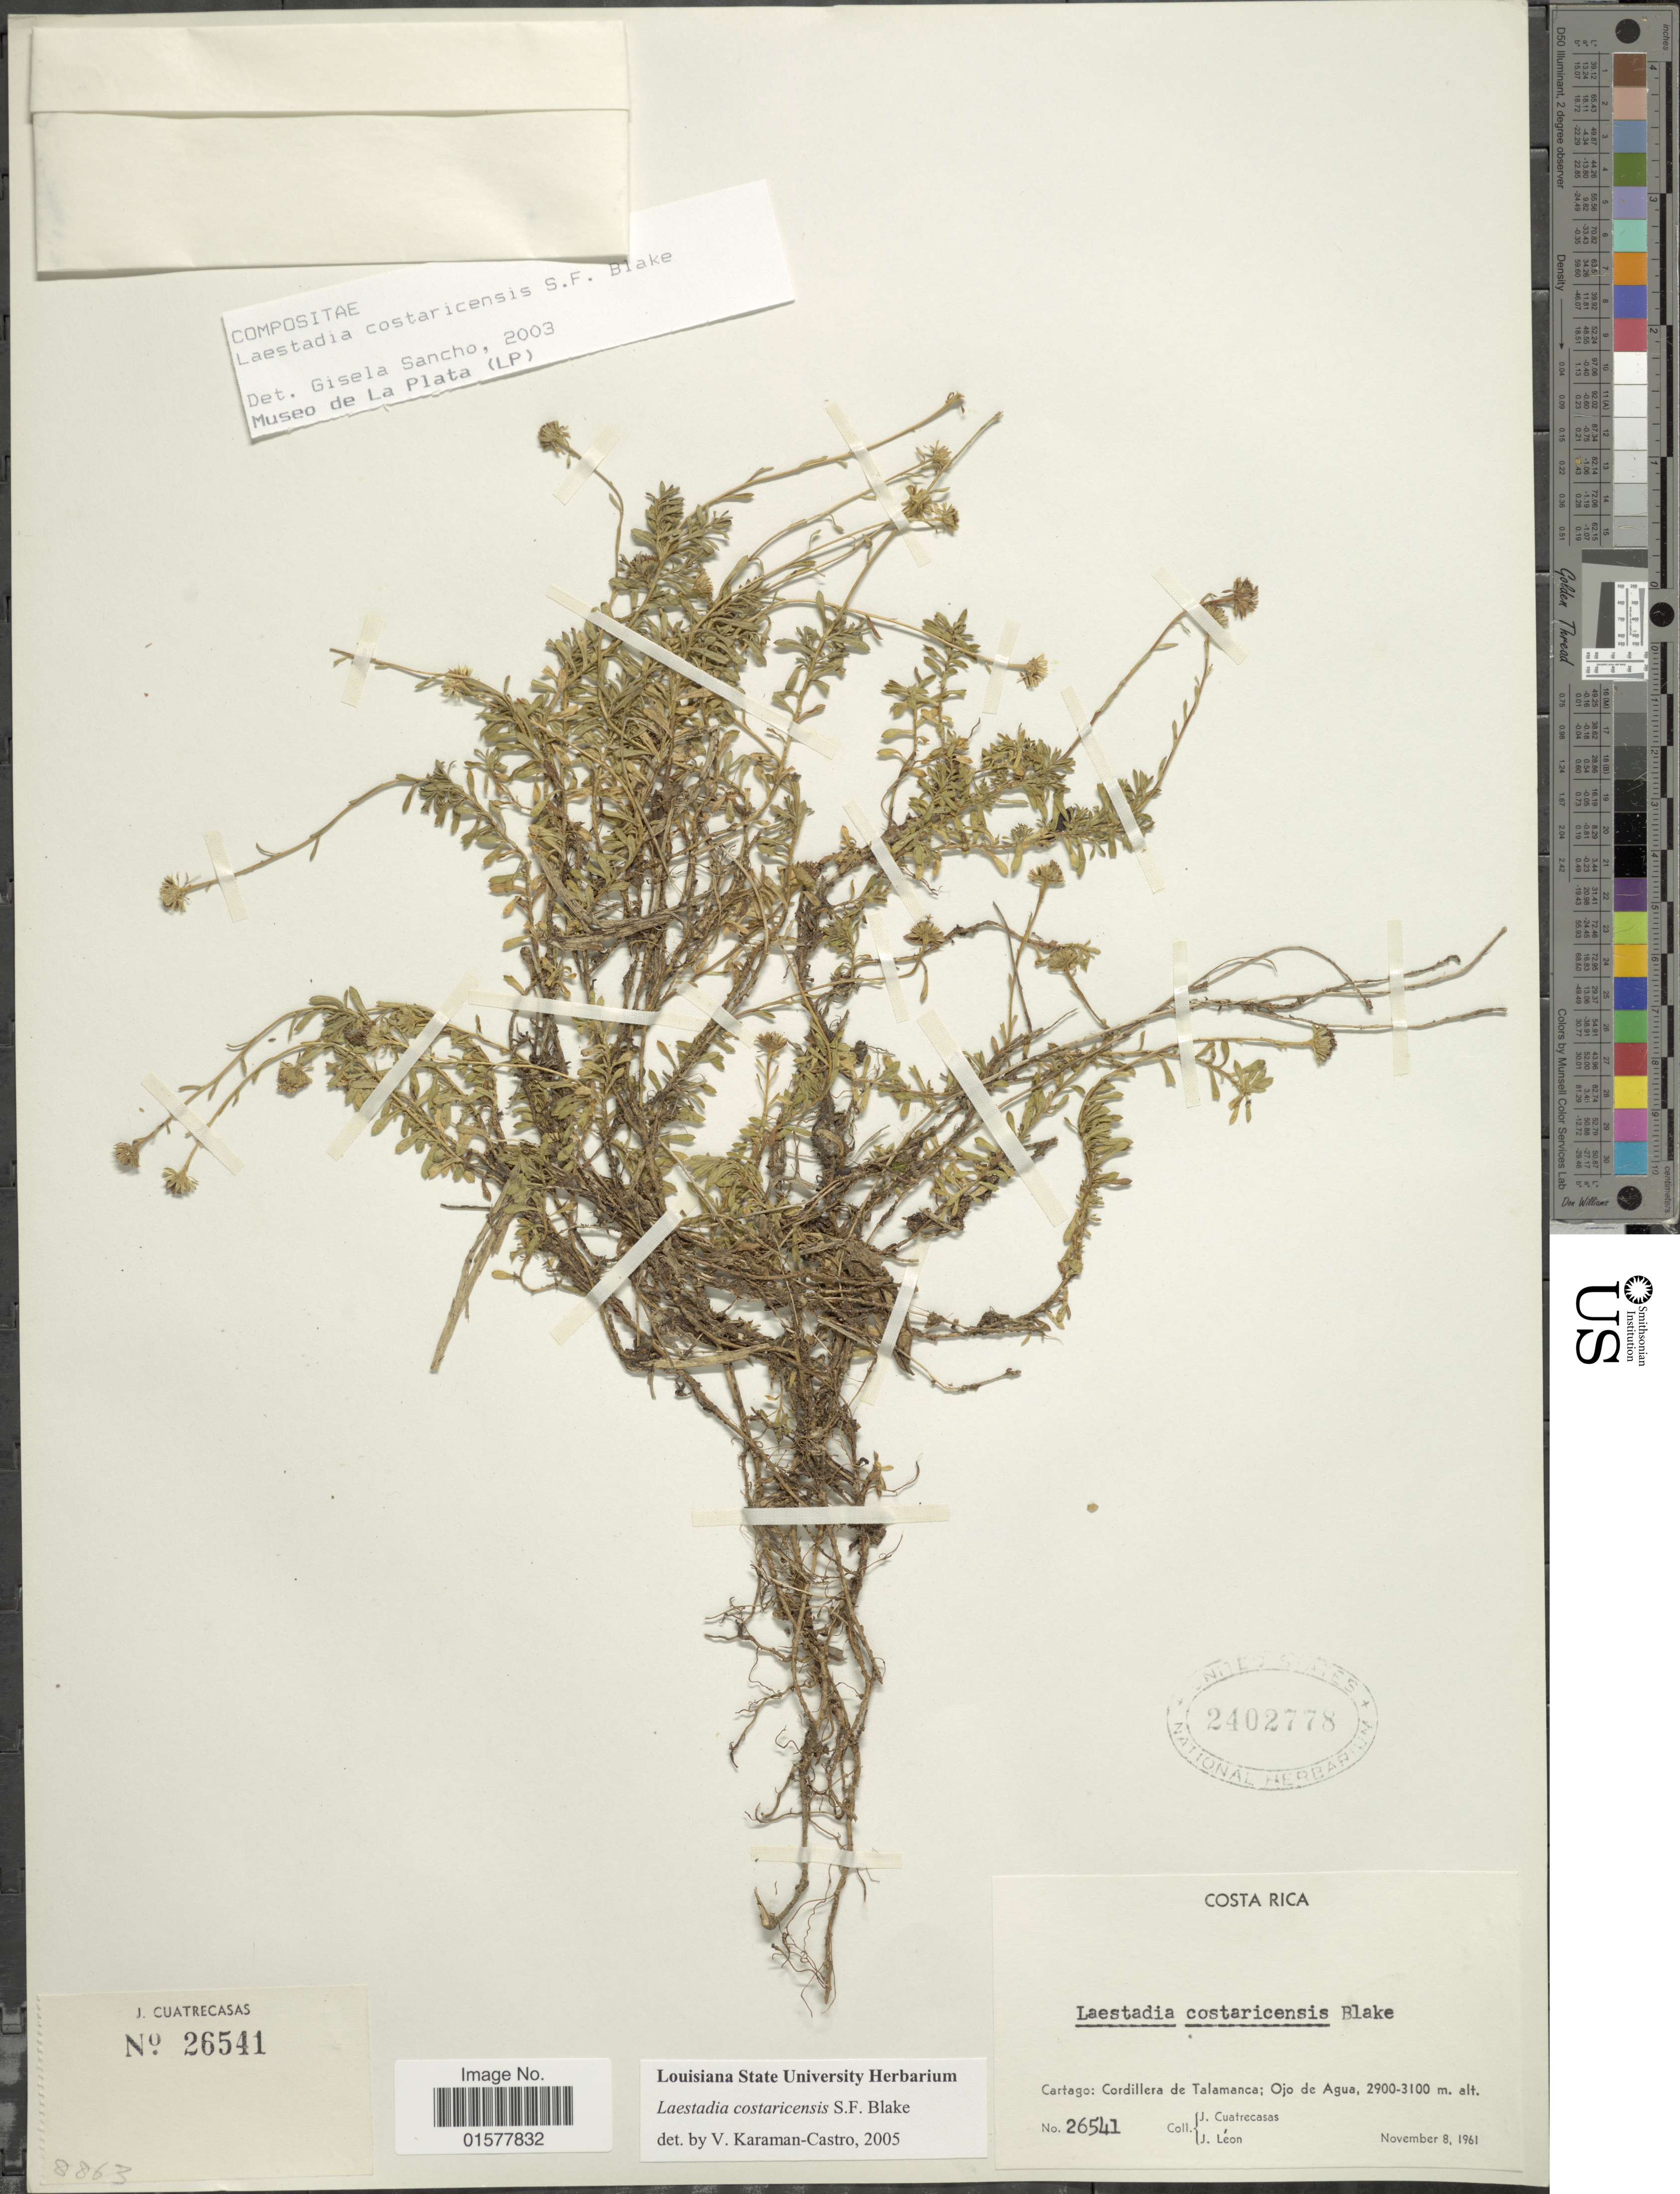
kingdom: Plantae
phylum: Tracheophyta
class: Magnoliopsida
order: Asterales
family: Asteraceae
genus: Laestadia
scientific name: Laestadia costaricensis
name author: S.F. Blake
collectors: J. Cuatrecasas & J. León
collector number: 26541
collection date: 1961-11-08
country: Costa Rica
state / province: Cartago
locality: Cartago: Cordillera de Talamanca; Ojo de Agua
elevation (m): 2900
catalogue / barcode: US 2402778